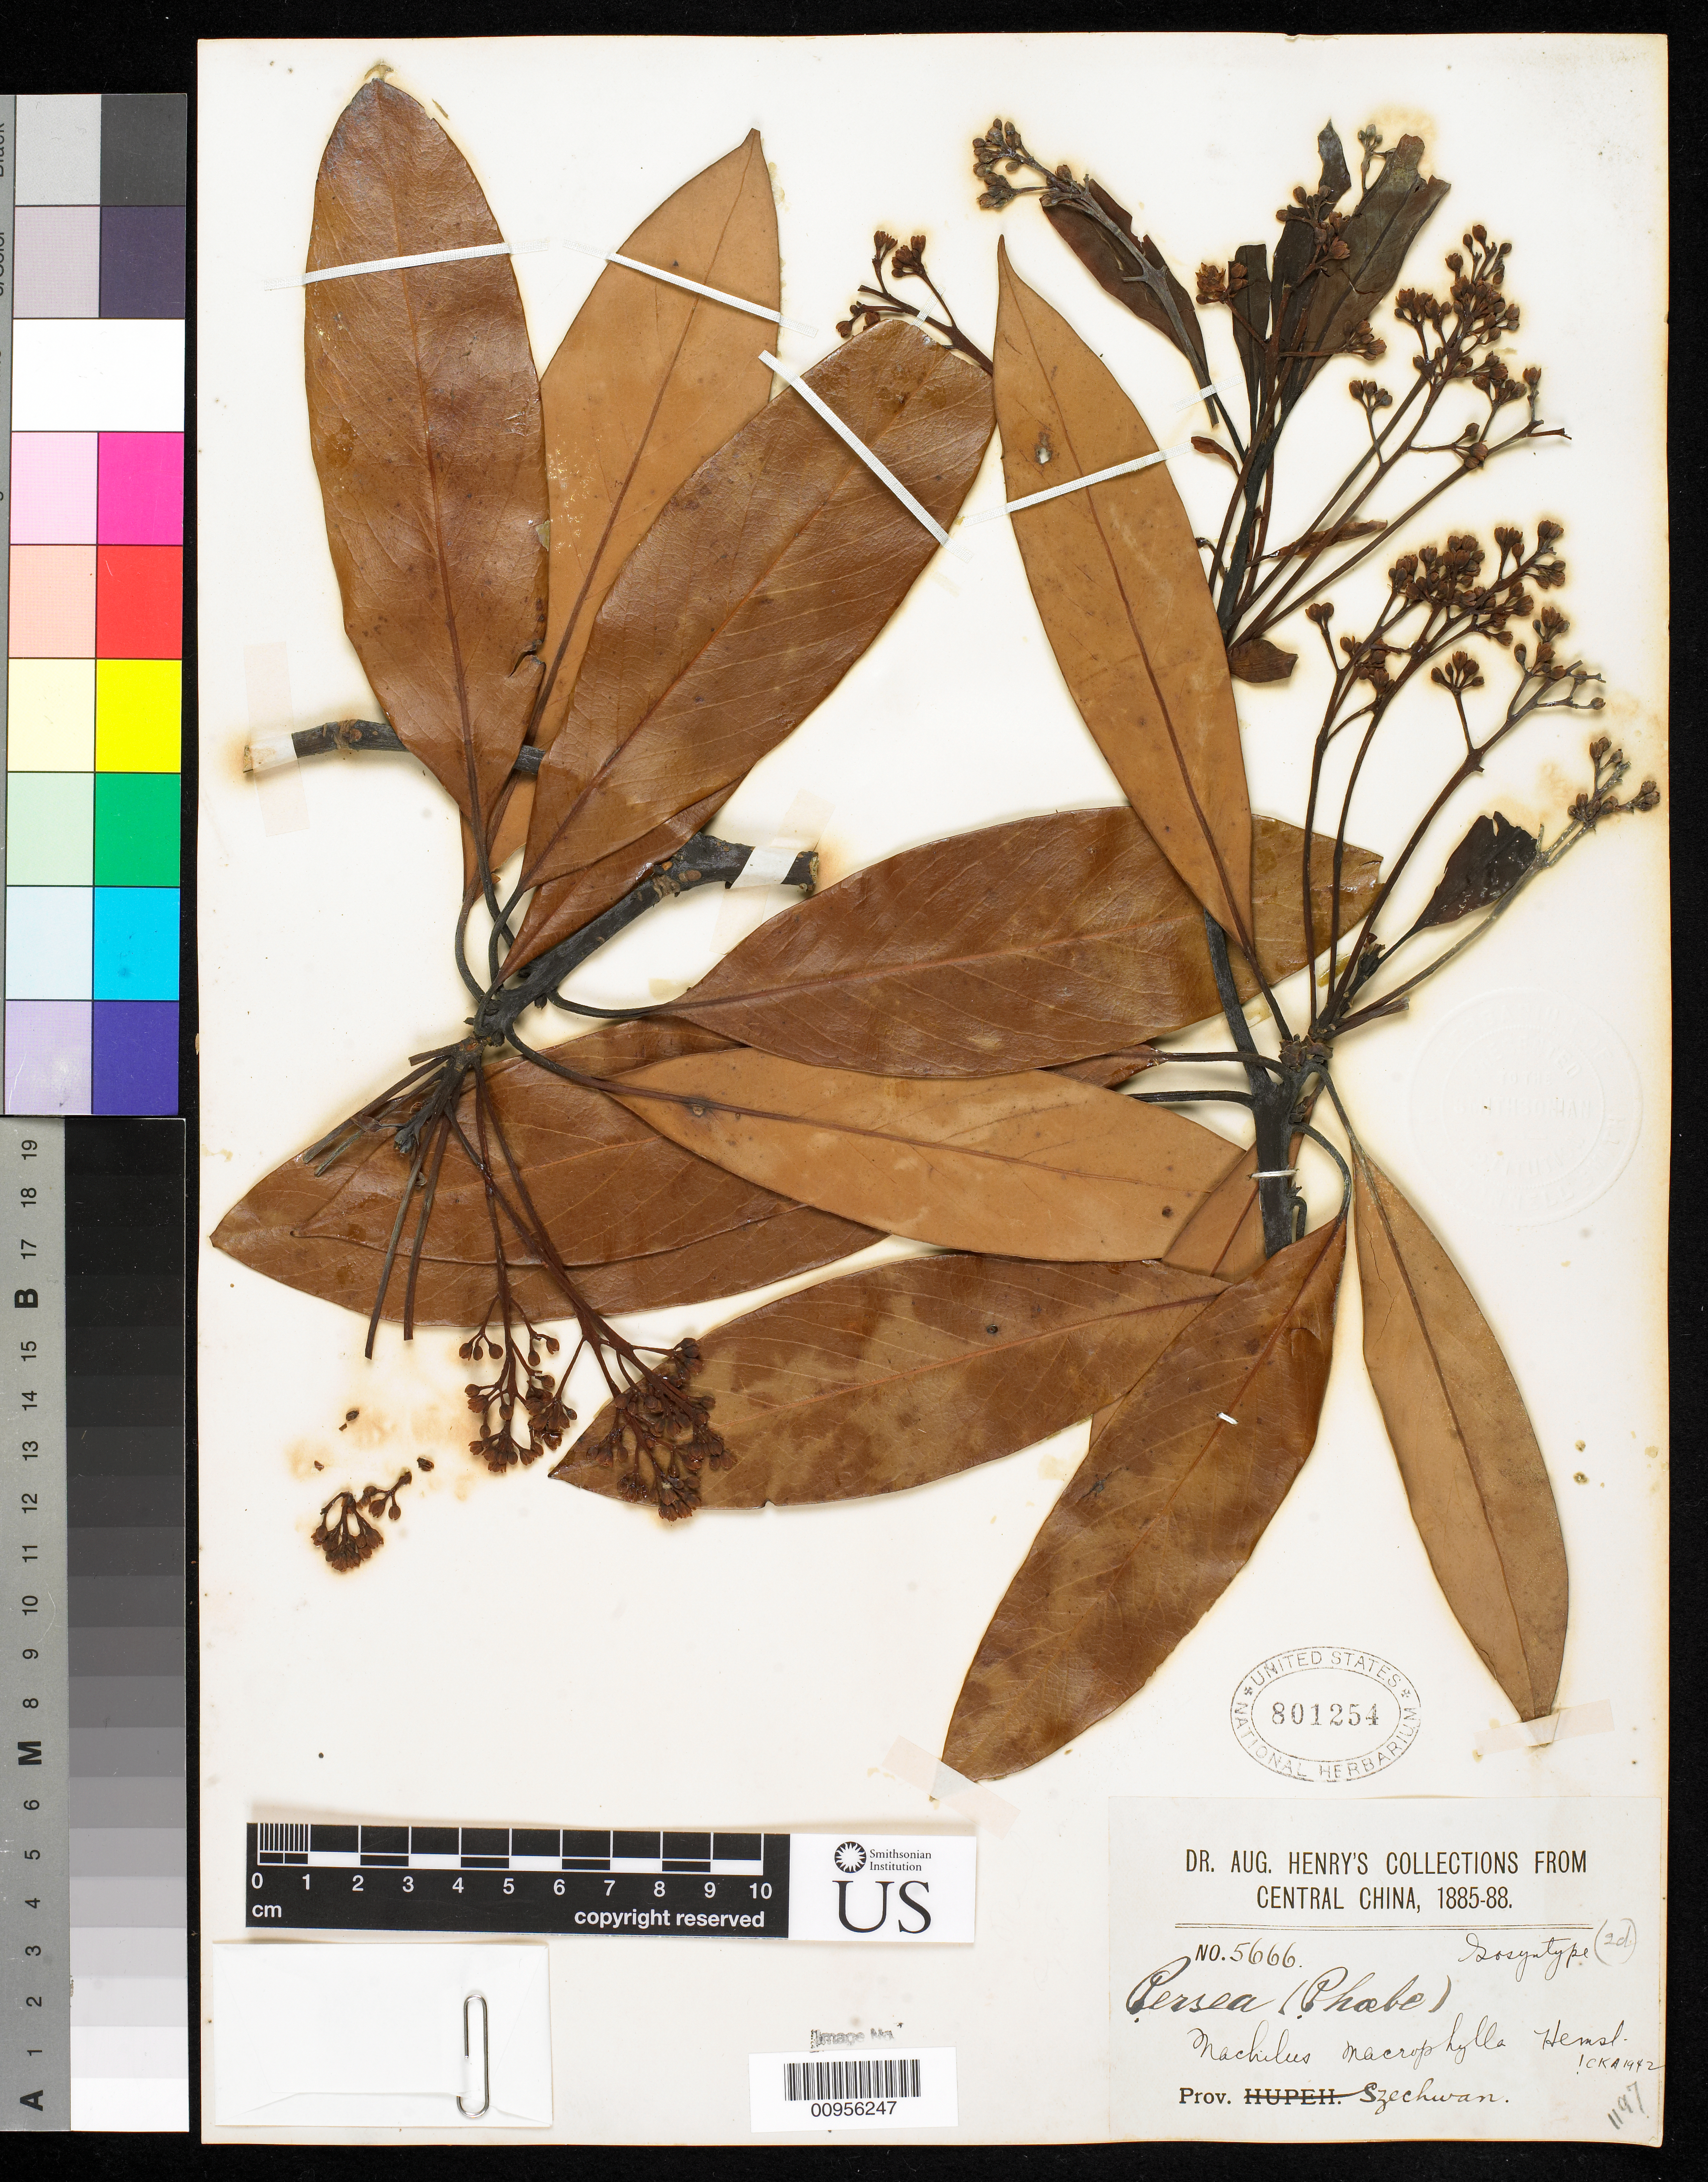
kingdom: Plantae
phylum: Tracheophyta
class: Magnoliopsida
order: Laurales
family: Lauraceae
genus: Machilus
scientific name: Machilus macrophyllus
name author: Hemsl.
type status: Isosyntype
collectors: A. Henry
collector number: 5666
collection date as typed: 1885 to -- --- 1888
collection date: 1885/1888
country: China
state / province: Sichuan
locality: Prov. Szechwan.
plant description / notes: Later homonym of Machilus macrophylla Nees (1836).; Specimen ex John Donnell Smith herbarium.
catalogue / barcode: US 801254